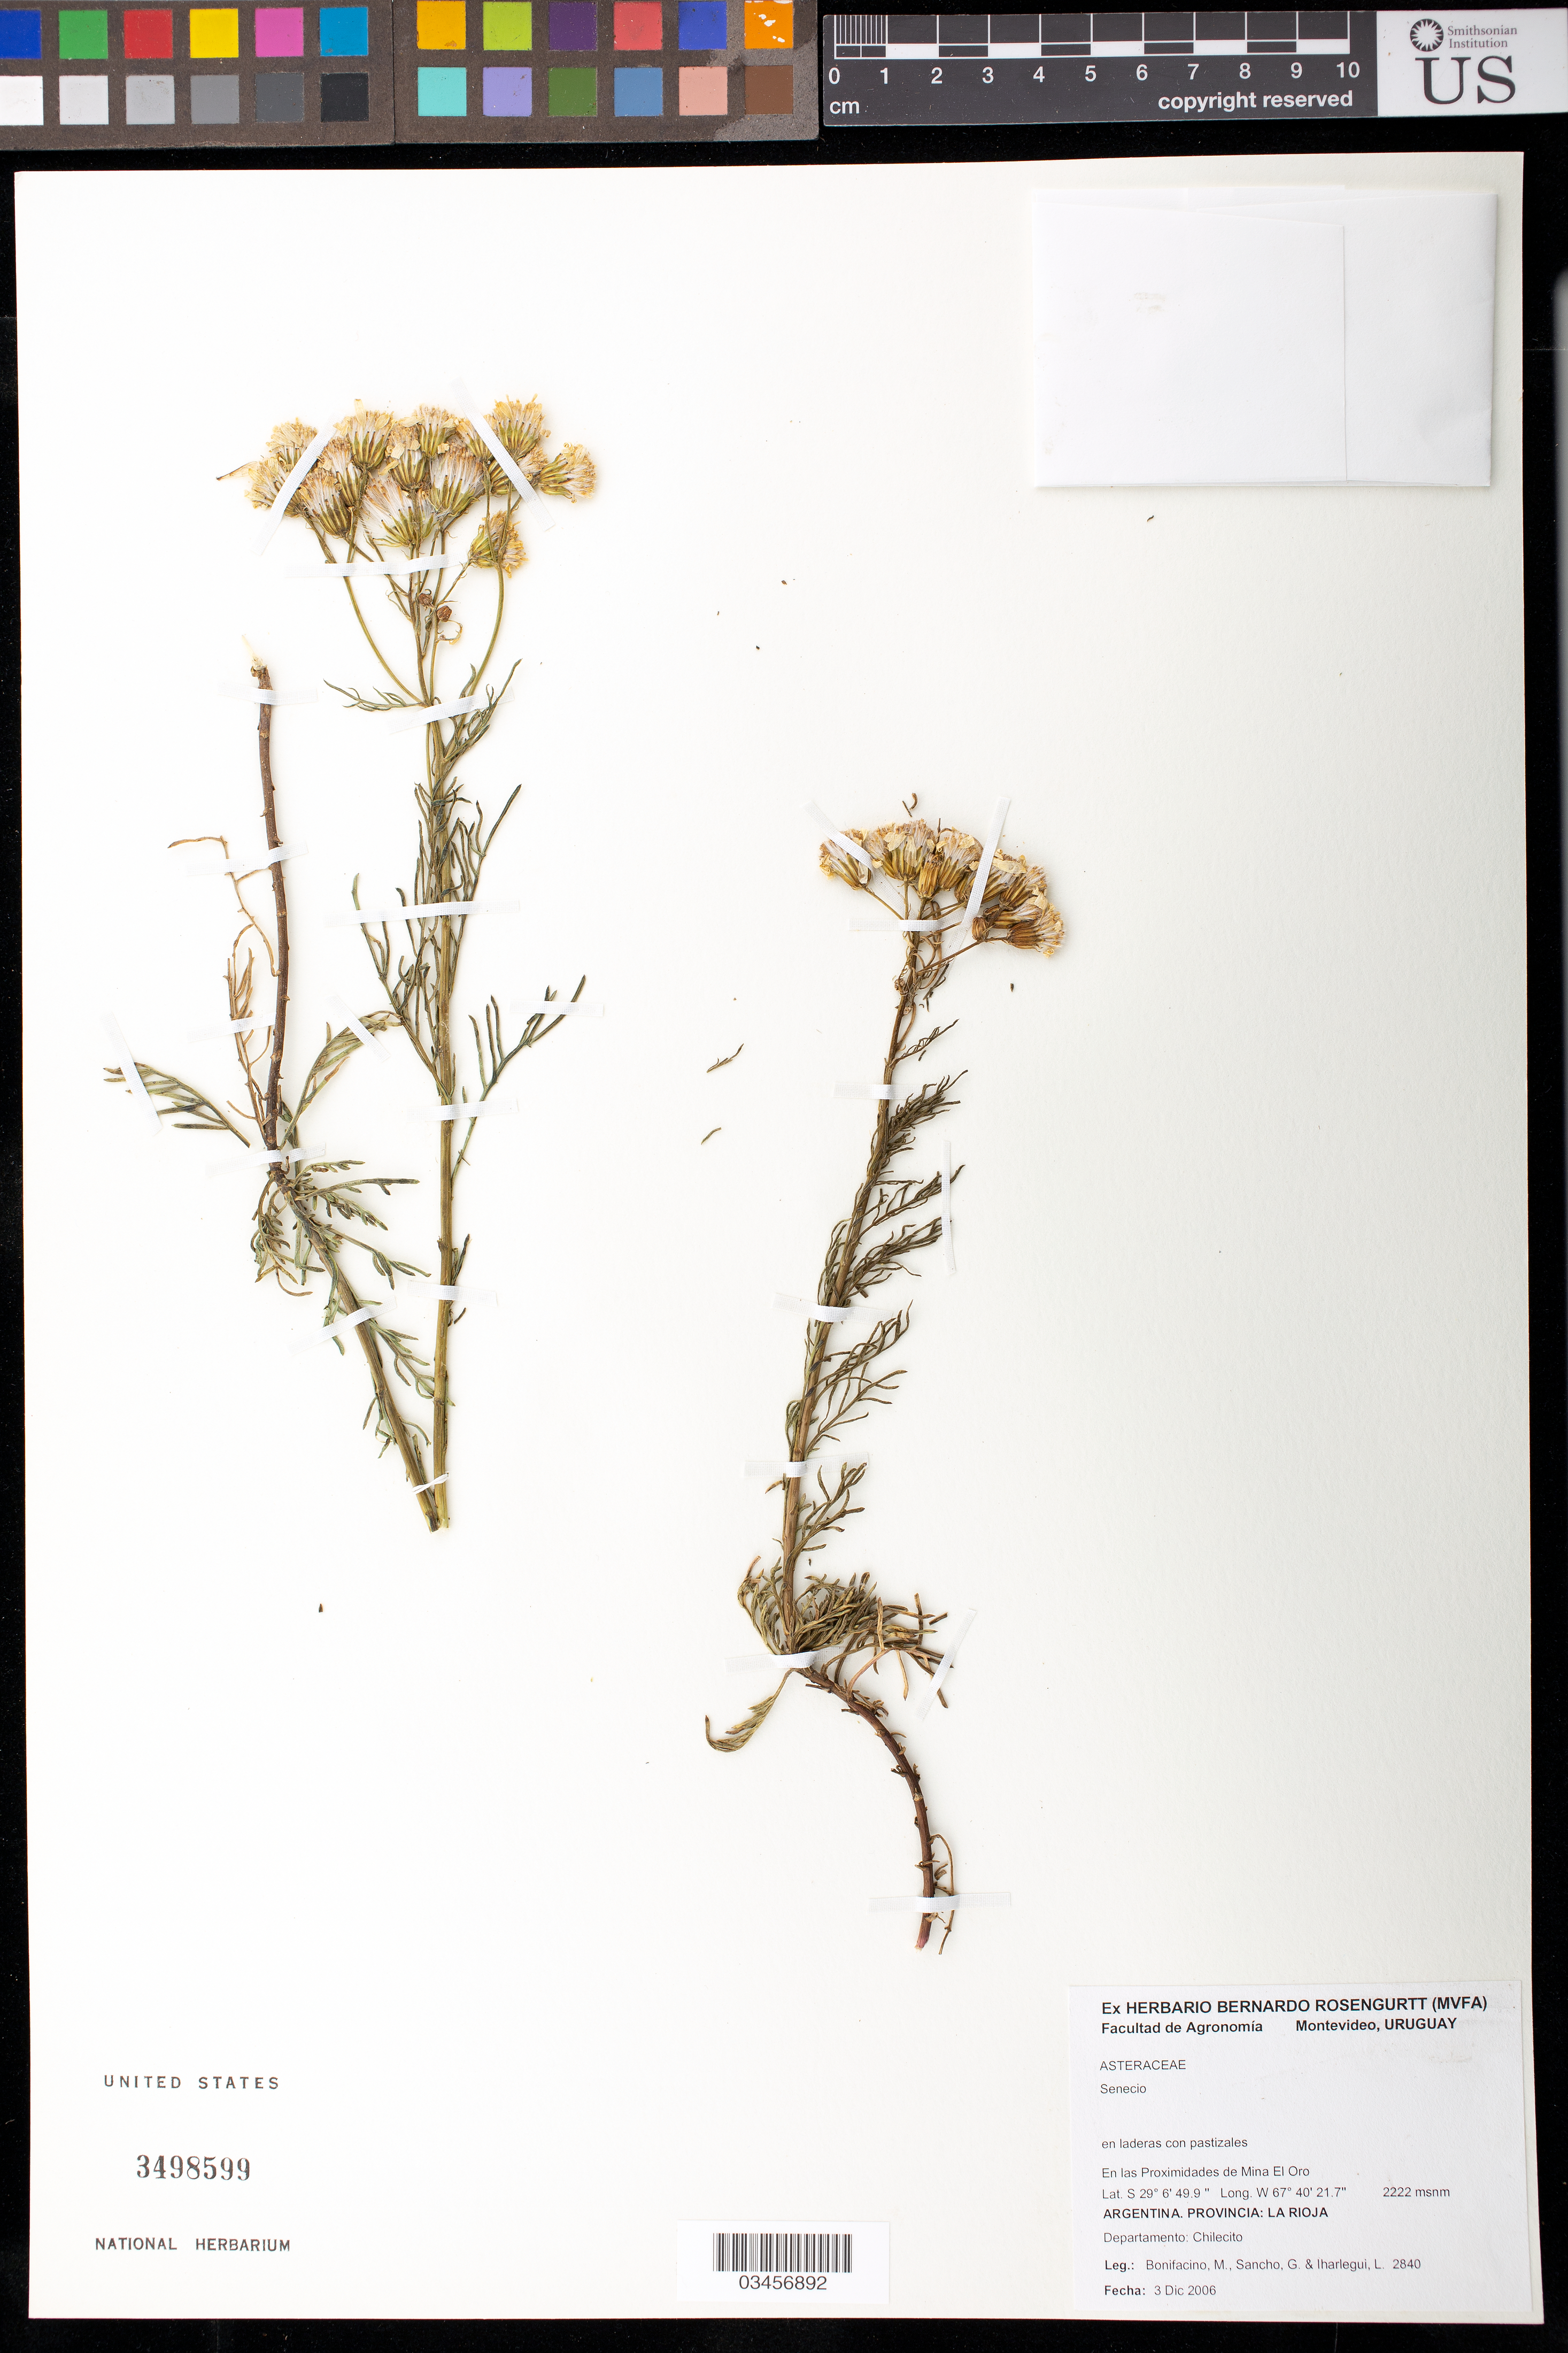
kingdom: Plantae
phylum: Tracheophyta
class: Magnoliopsida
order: Asterales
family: Asteraceae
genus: Senecio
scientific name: Senecio sp.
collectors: M. Bonifacino, G. Sancho & L. Iharlegui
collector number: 2840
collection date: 2006-12-03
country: Argentina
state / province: La Rioja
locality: Departamento Chilecito. En las próximidades de Mina "El Oro"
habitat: En laderas con pastizales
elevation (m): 2222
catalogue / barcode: US 3498599